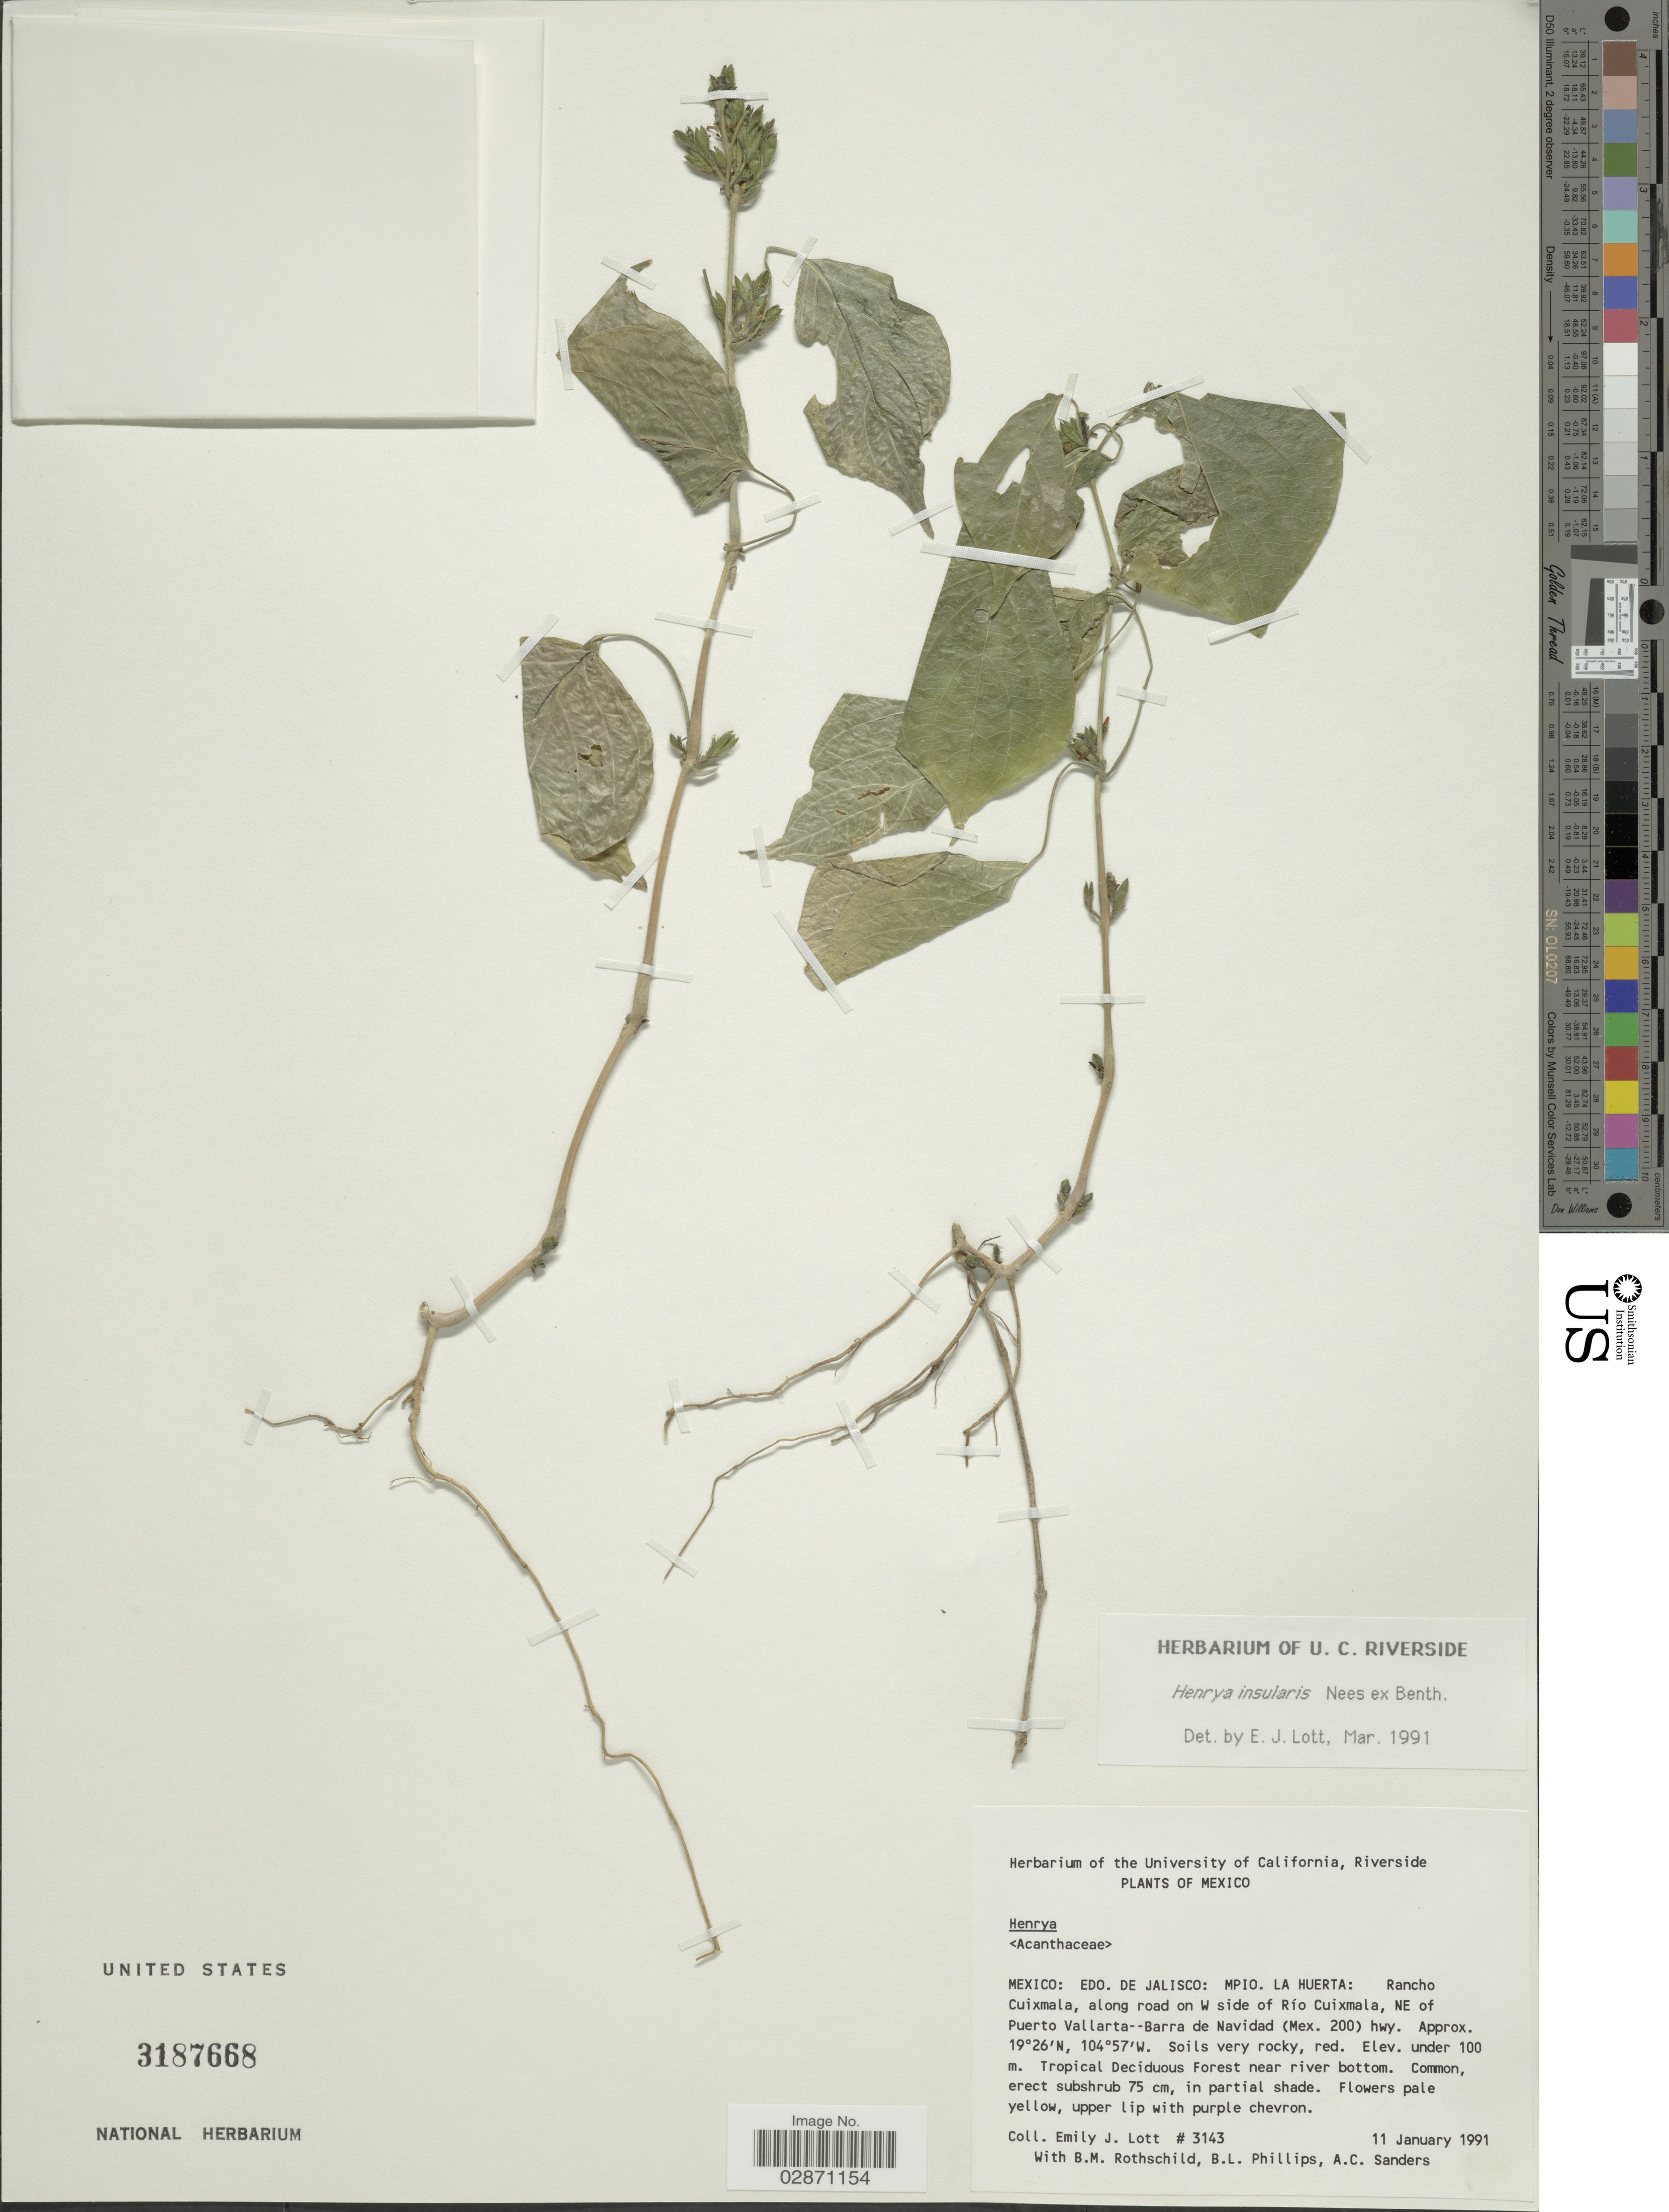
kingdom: Plantae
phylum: Tracheophyta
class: Magnoliopsida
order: Lamiales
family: Acanthaceae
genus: Henrya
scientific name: Henrya insularis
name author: Nees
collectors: E. J. Lott, B. Rothschild, B. L. Phillips & A. Sanders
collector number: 3143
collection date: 1991-01-11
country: Mexico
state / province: Jalisco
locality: Mpio. La Huerta: Rancho Cuixmala, along road on W side of Río Cuixmala, NE of Puerto Vallarta--Barra de Navidad (Mex. 200) hwy.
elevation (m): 100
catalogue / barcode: US 3187668